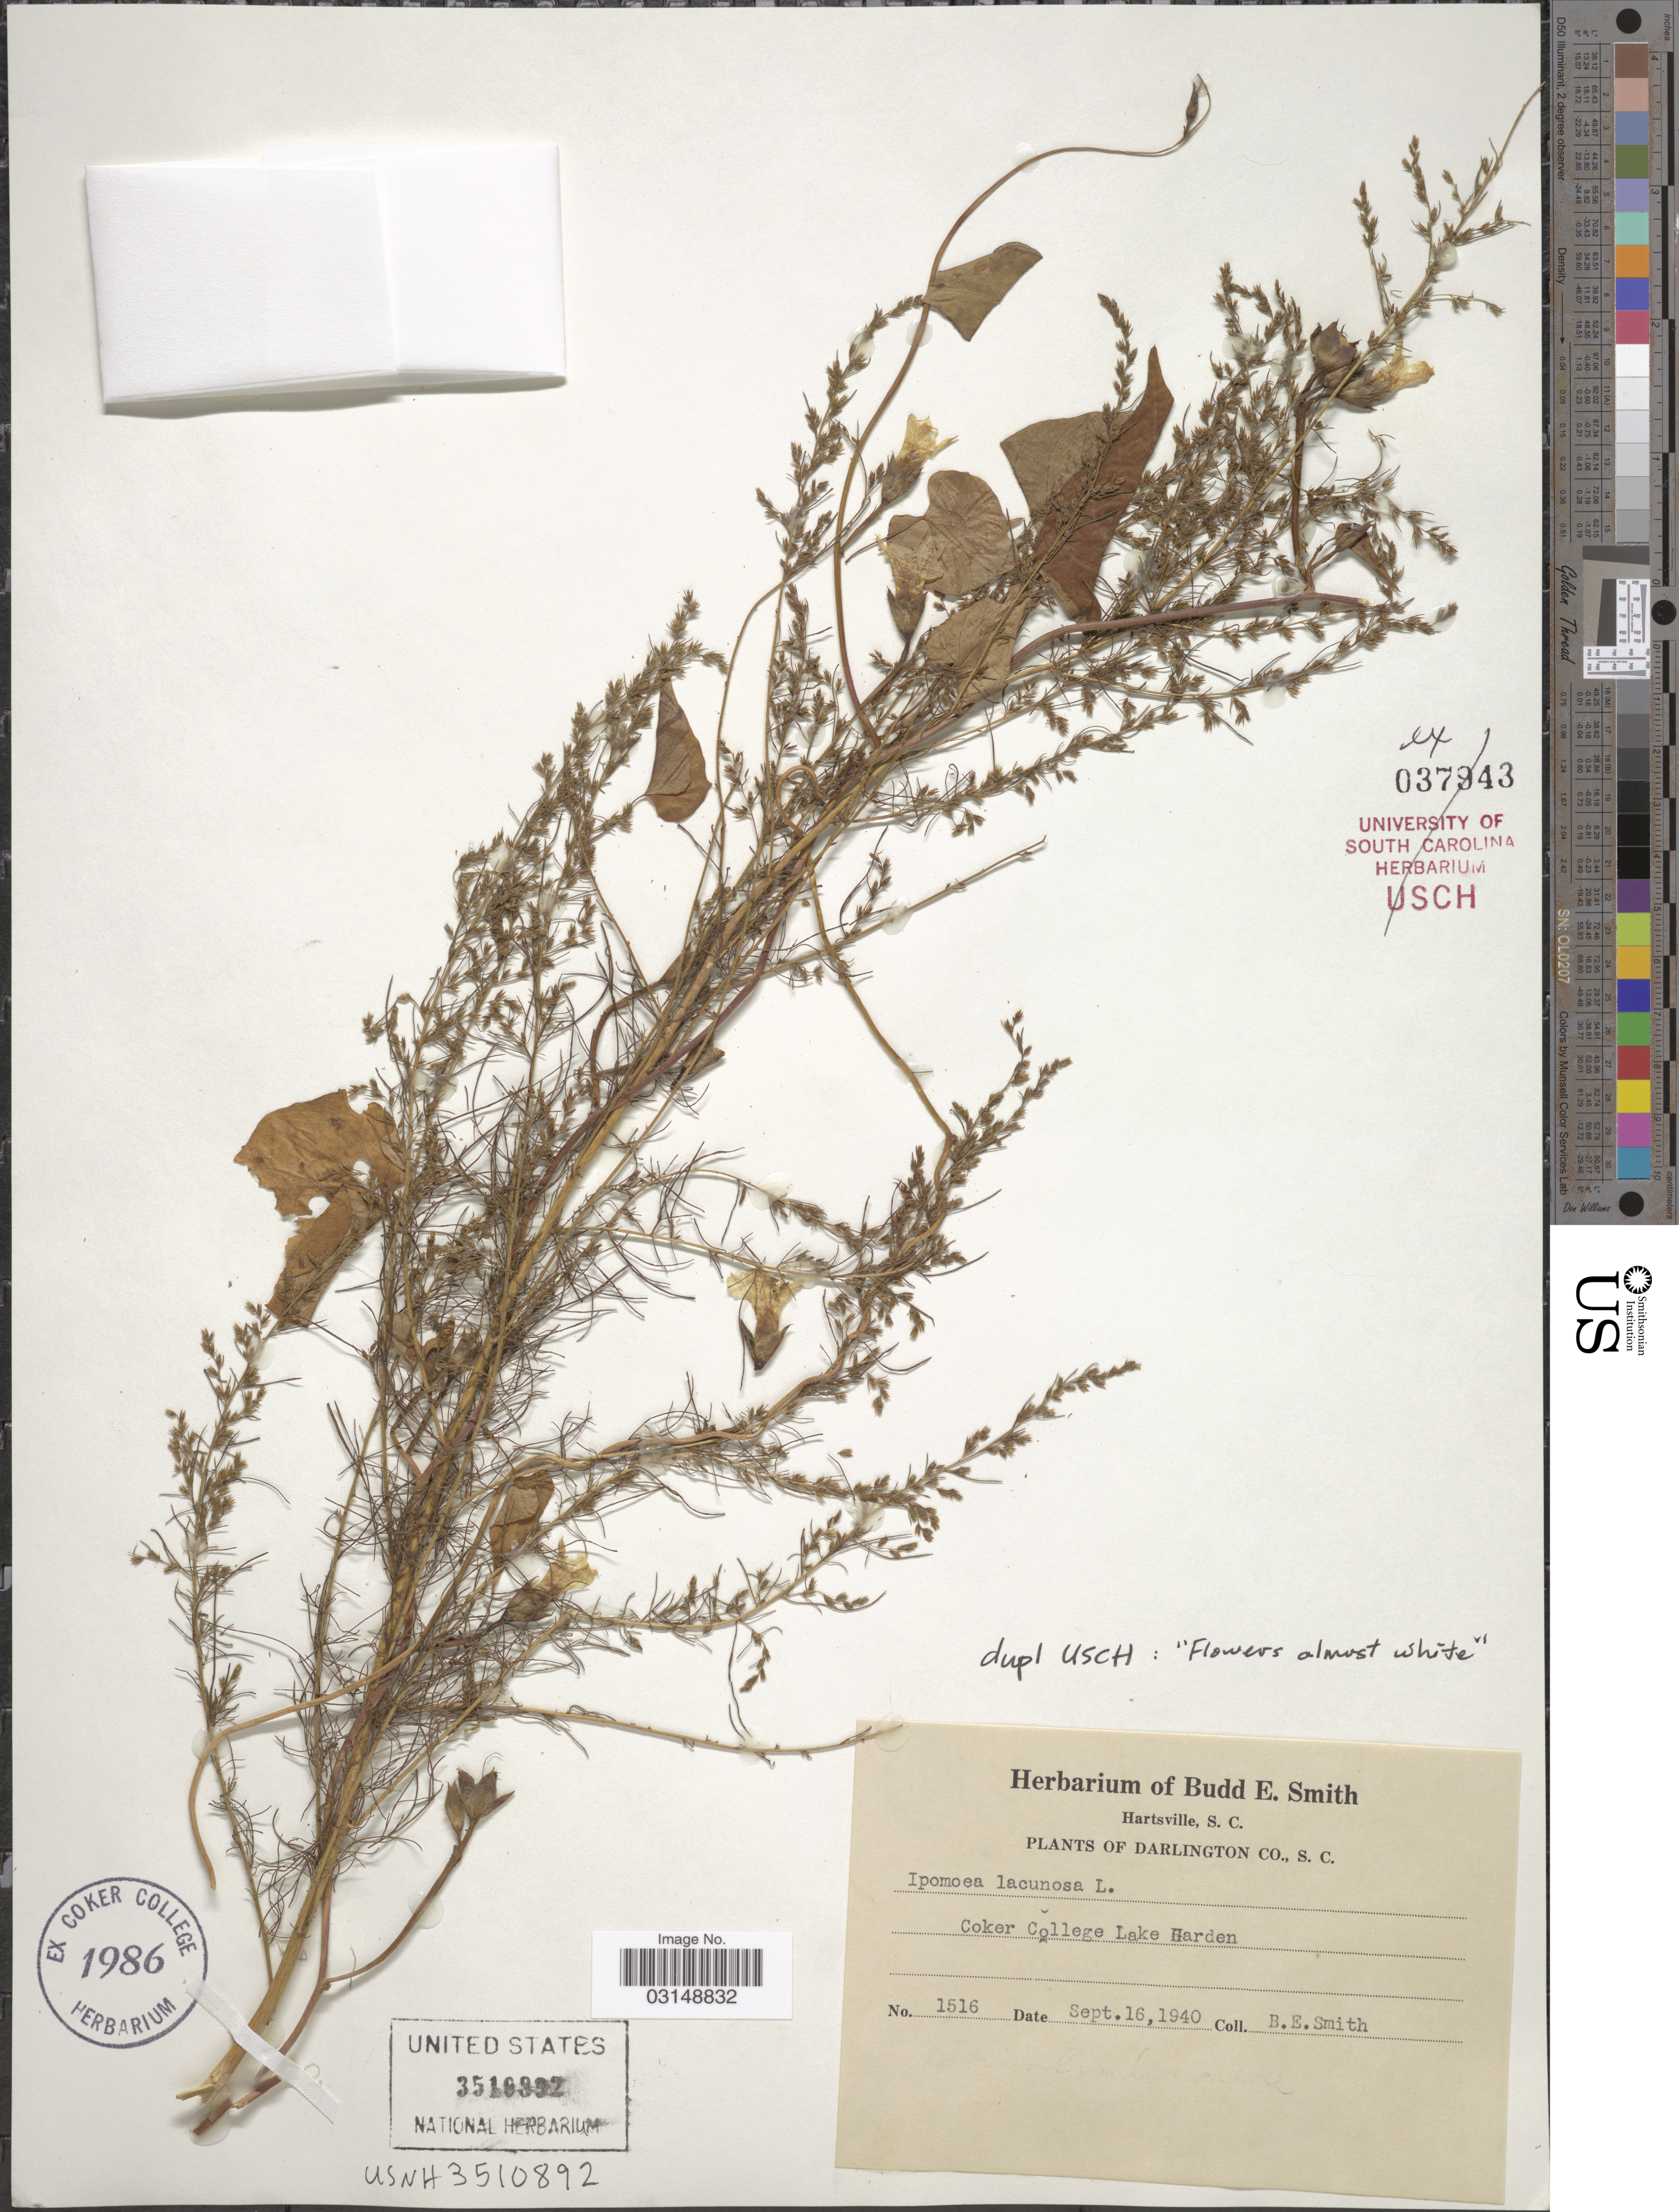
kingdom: Plantae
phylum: Tracheophyta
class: Magnoliopsida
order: Solanales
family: Convolvulaceae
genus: Ipomoea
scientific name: Ipomoea lacunosa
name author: L.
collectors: B. D. Smith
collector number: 1516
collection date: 1940-09-16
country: United States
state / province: South Carolina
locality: Darlington Co. Coker College Lake Harden.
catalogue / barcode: US 3510892